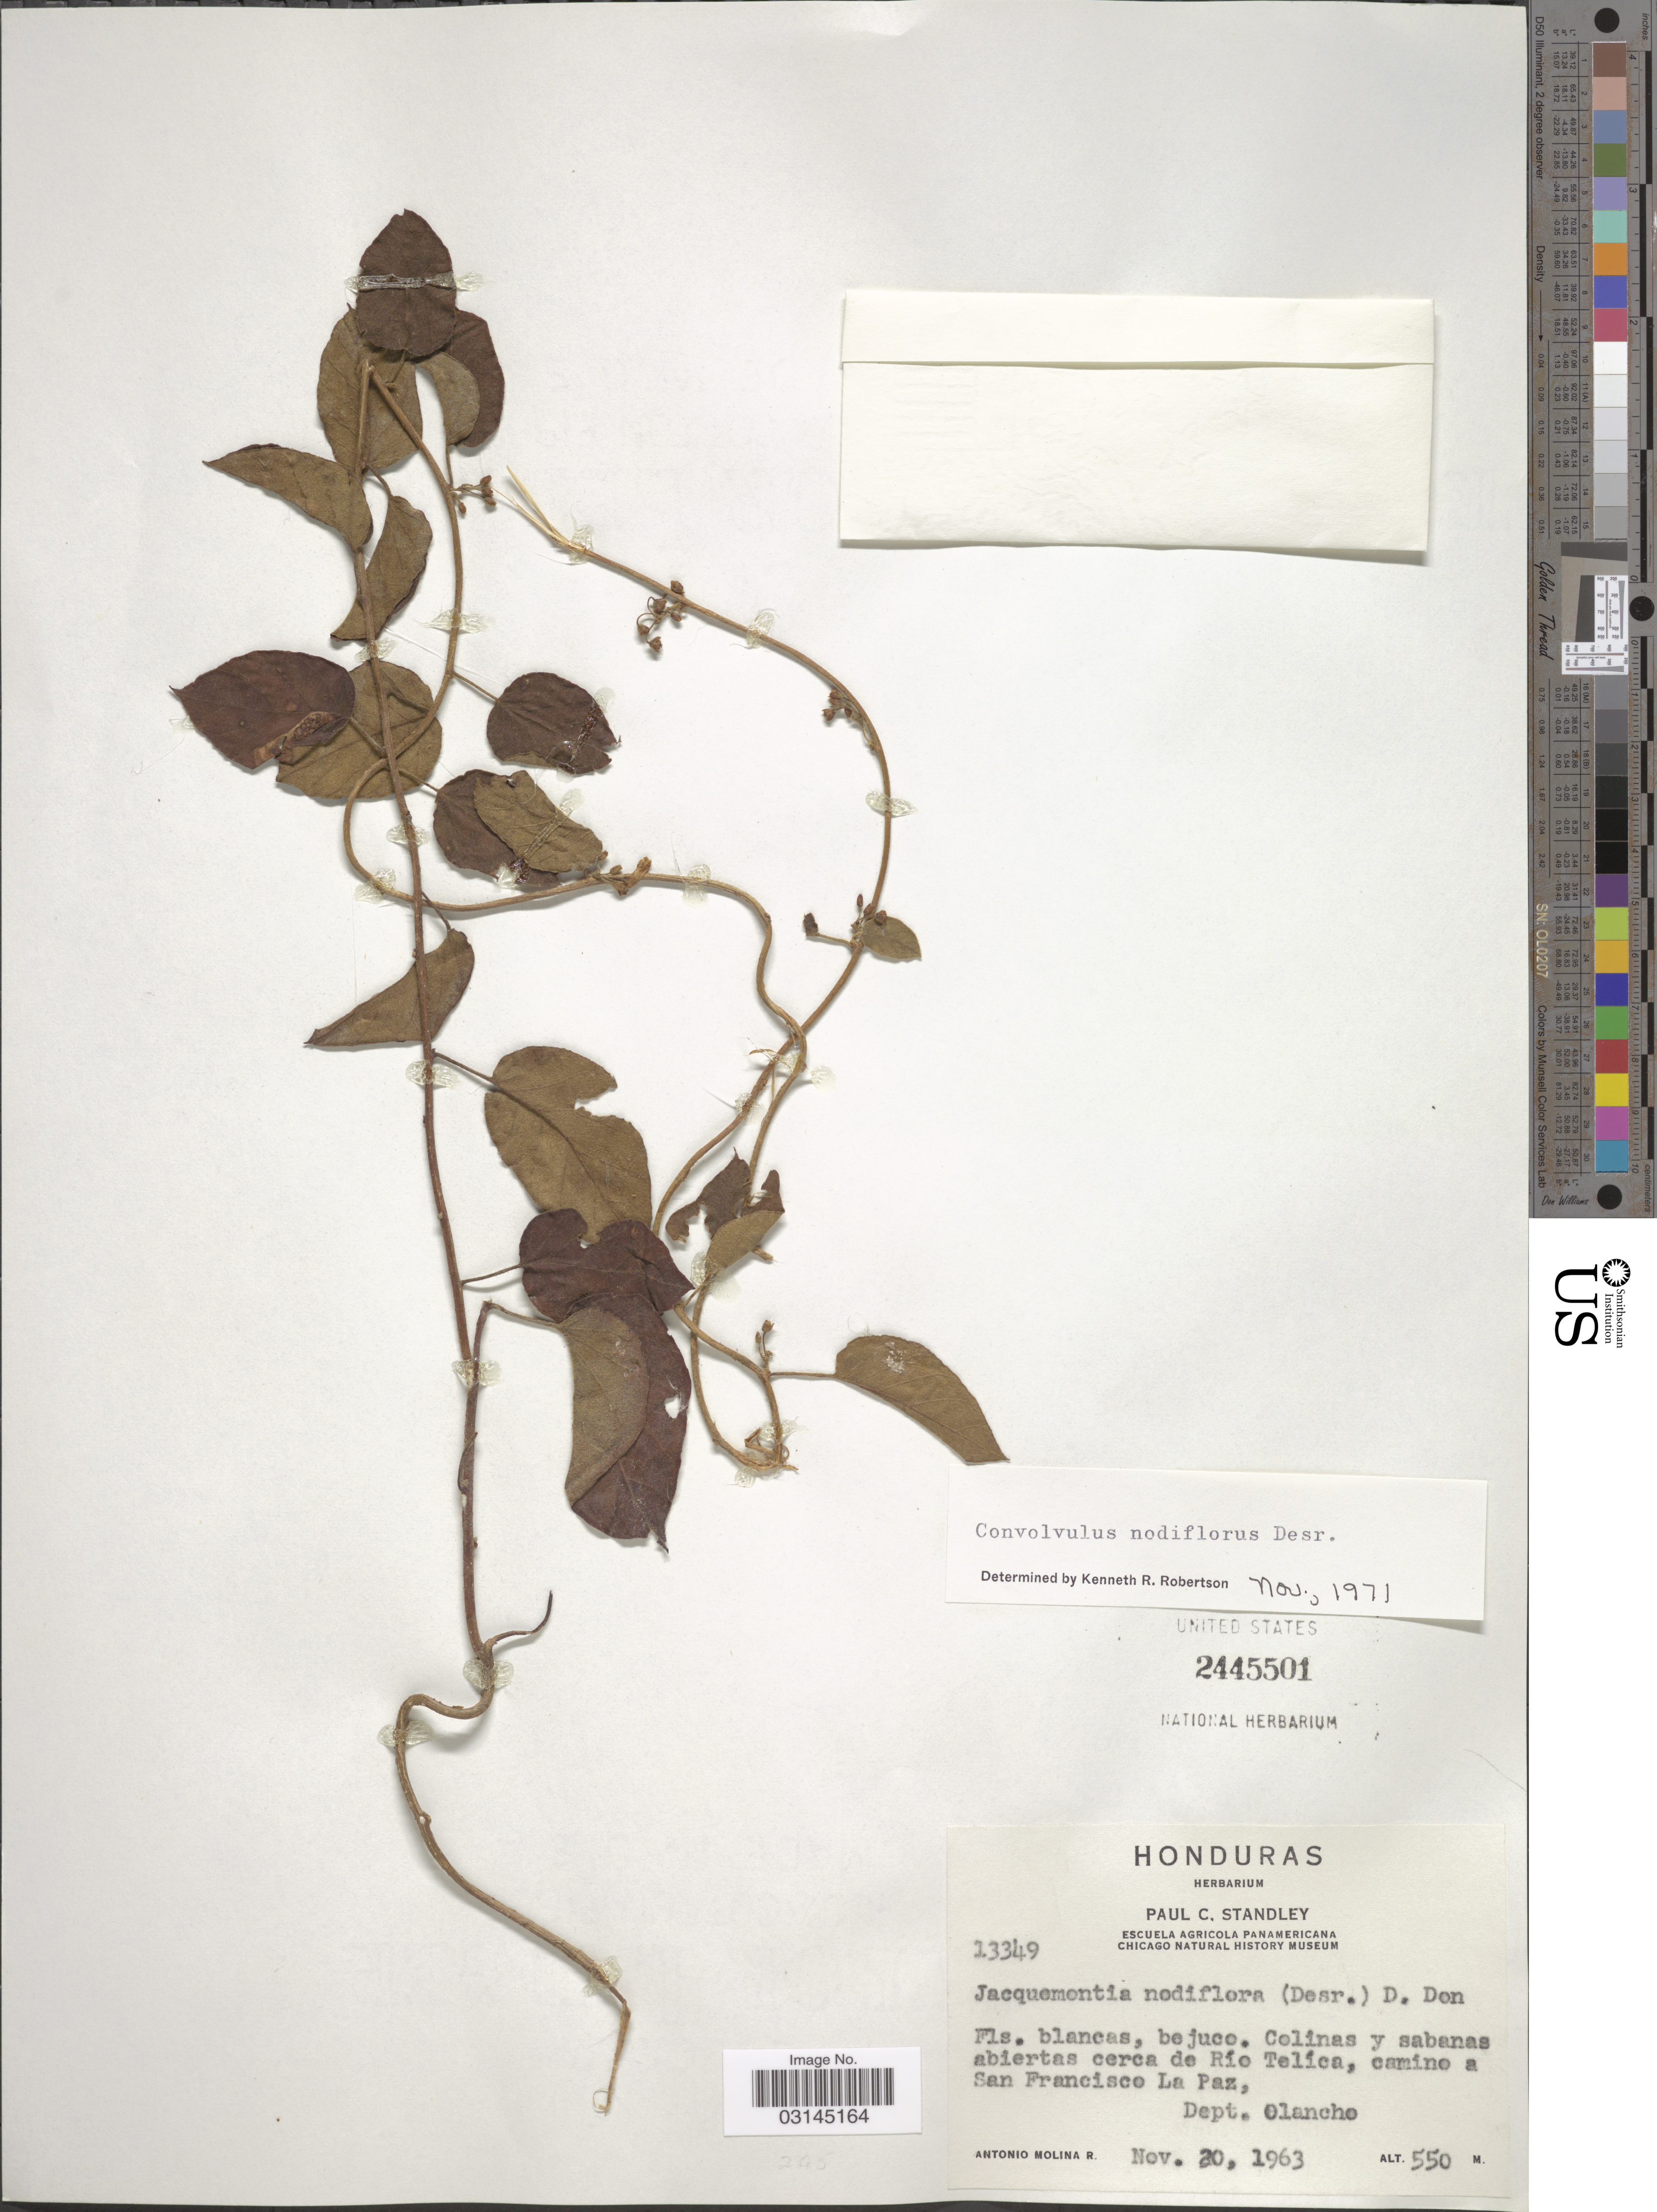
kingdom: Plantae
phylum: Tracheophyta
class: Magnoliopsida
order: Solanales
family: Convolvulaceae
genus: Convolvulus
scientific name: Convolvulus nodiflorus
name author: Desr.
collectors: A. Molina R.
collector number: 13349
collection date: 1963-11-20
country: Honduras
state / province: Olancho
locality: Colinas y sabanas abiertas cerca de Río Telíca, camino a San Francisco La Paz, Dept. Olancho.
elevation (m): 550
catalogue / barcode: US 2445501